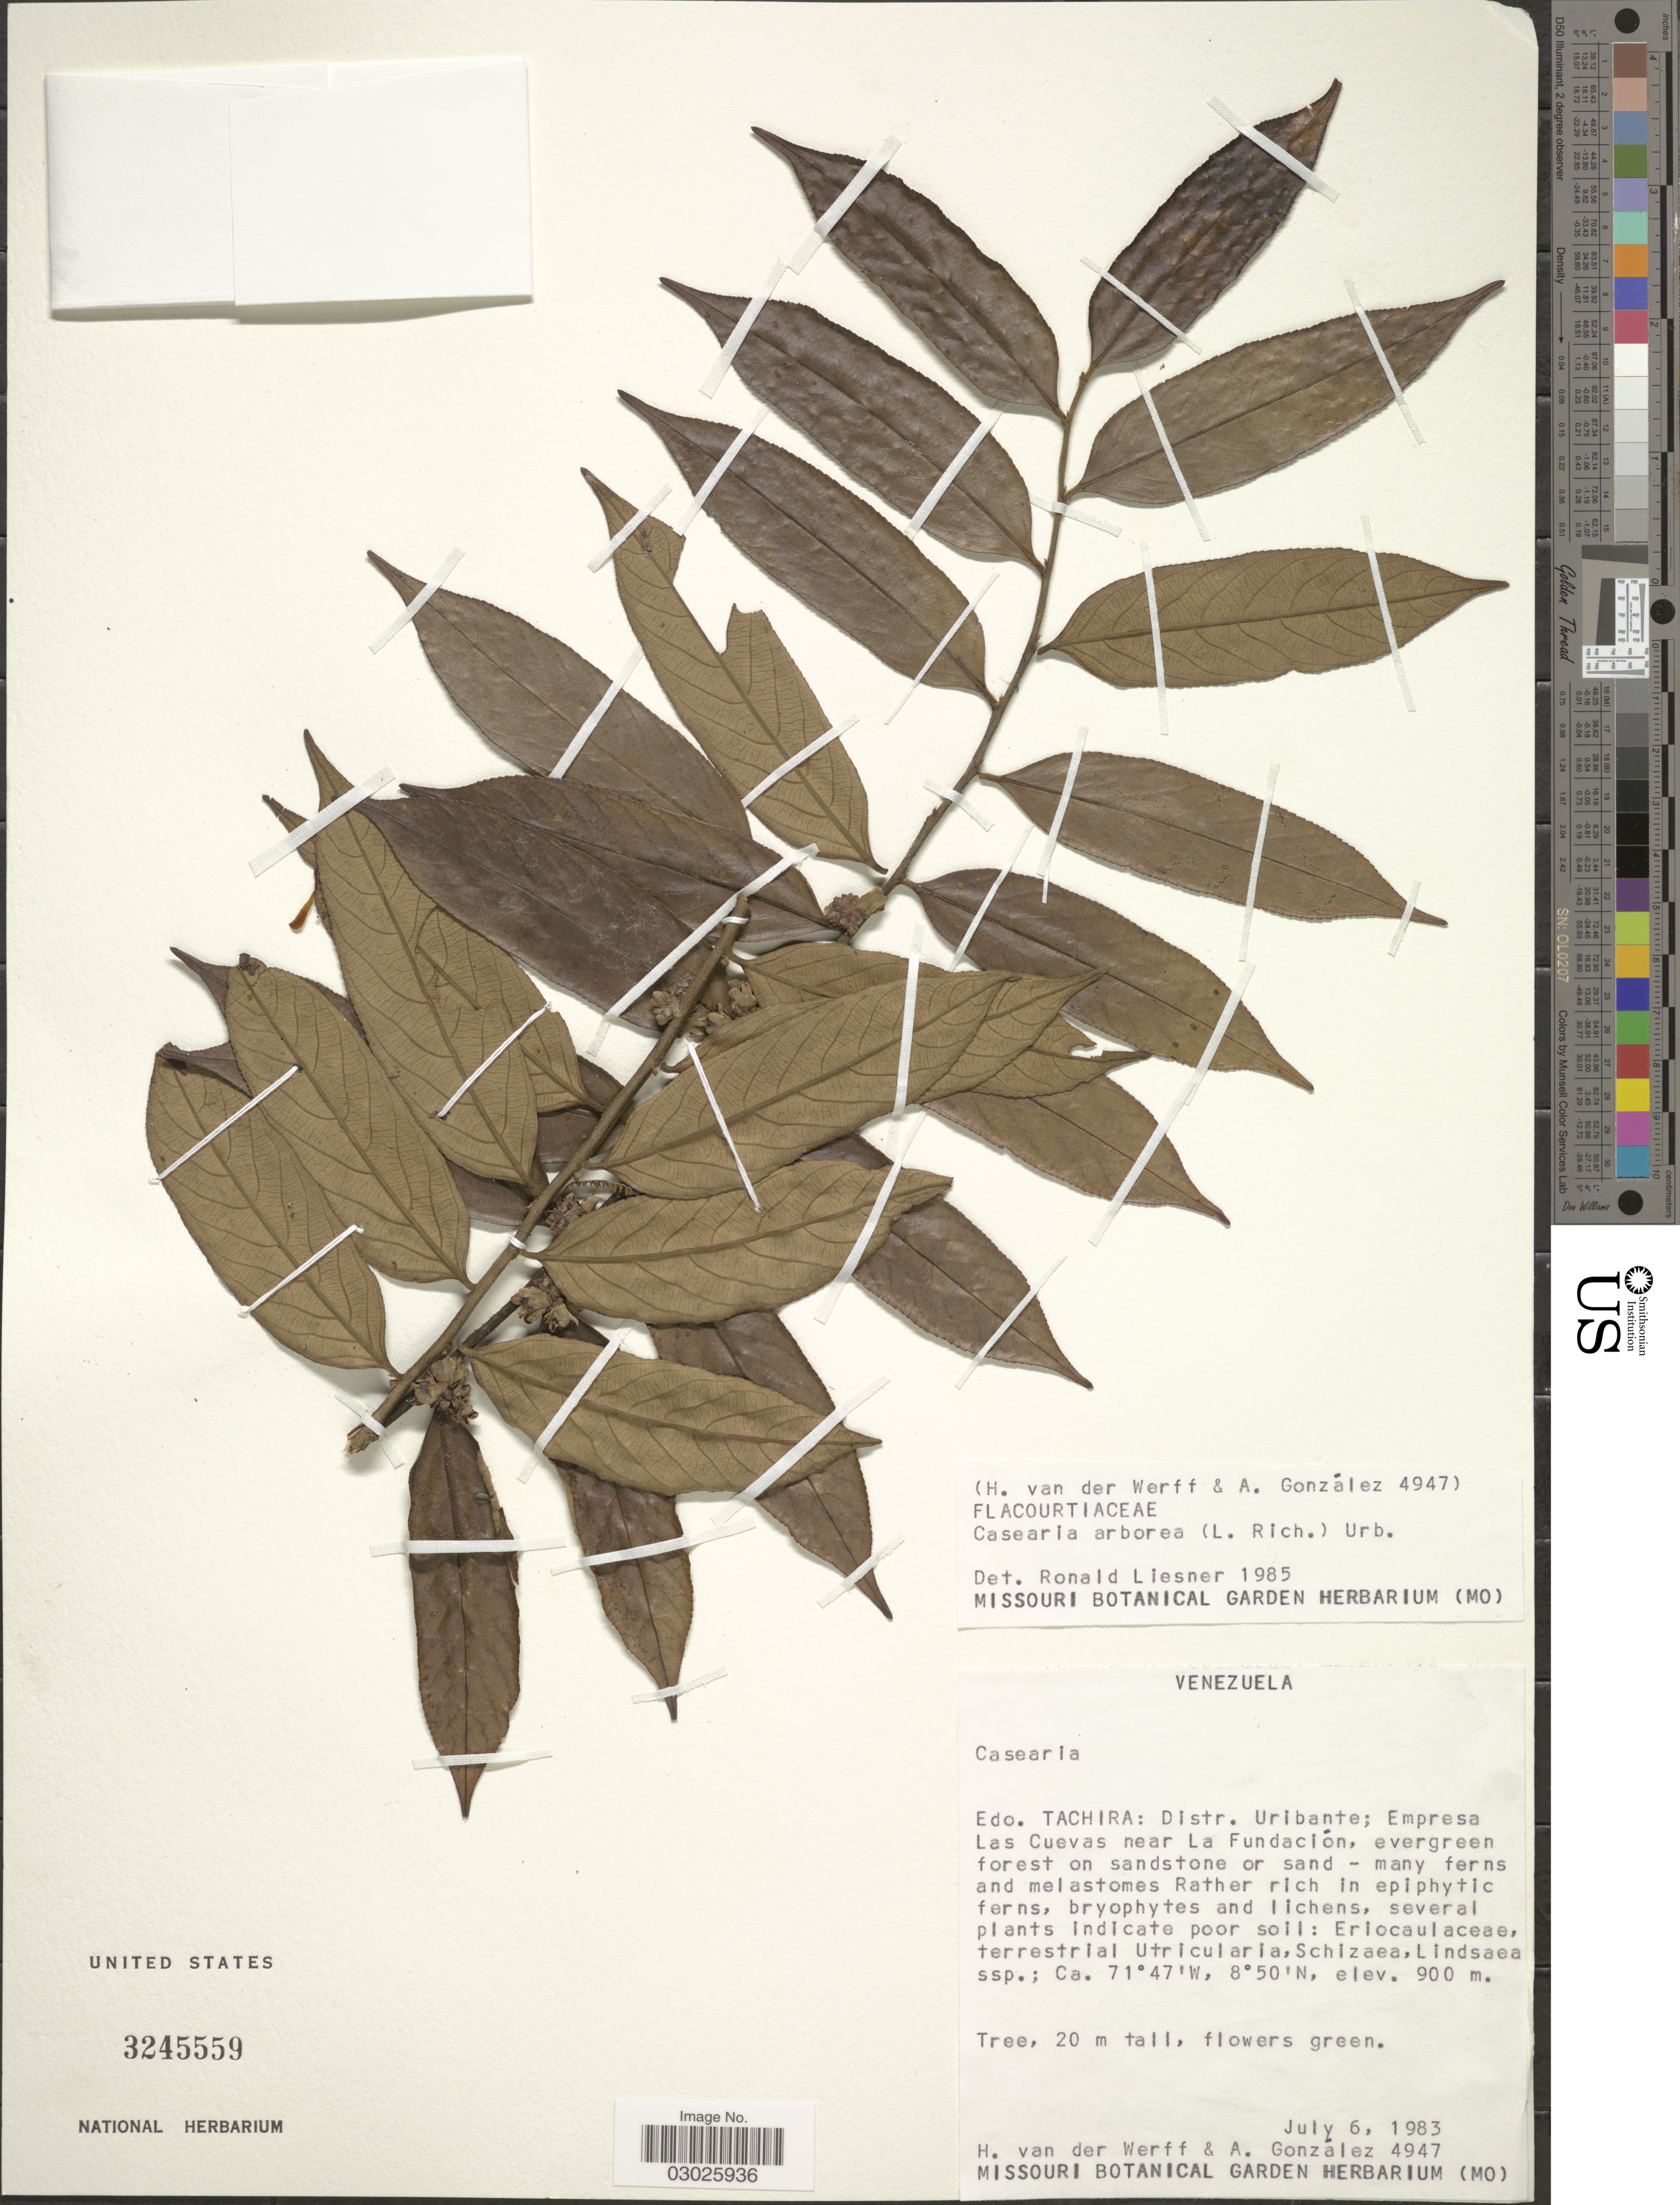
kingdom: Plantae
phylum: Tracheophyta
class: Magnoliopsida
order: Malpighiales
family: Salicaceae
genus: Casearia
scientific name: Casearia arborea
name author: (Rich.) Urb.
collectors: H. van der Werff & A. C. González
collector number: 4947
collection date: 1983-07-06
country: Venezuela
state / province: Tachira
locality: Edo. Tachira: Distr. Uribante; Empresa Las Cuevas near La Fundación, evergreen forest on sandstone or sand.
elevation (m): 900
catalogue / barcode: US 3245559